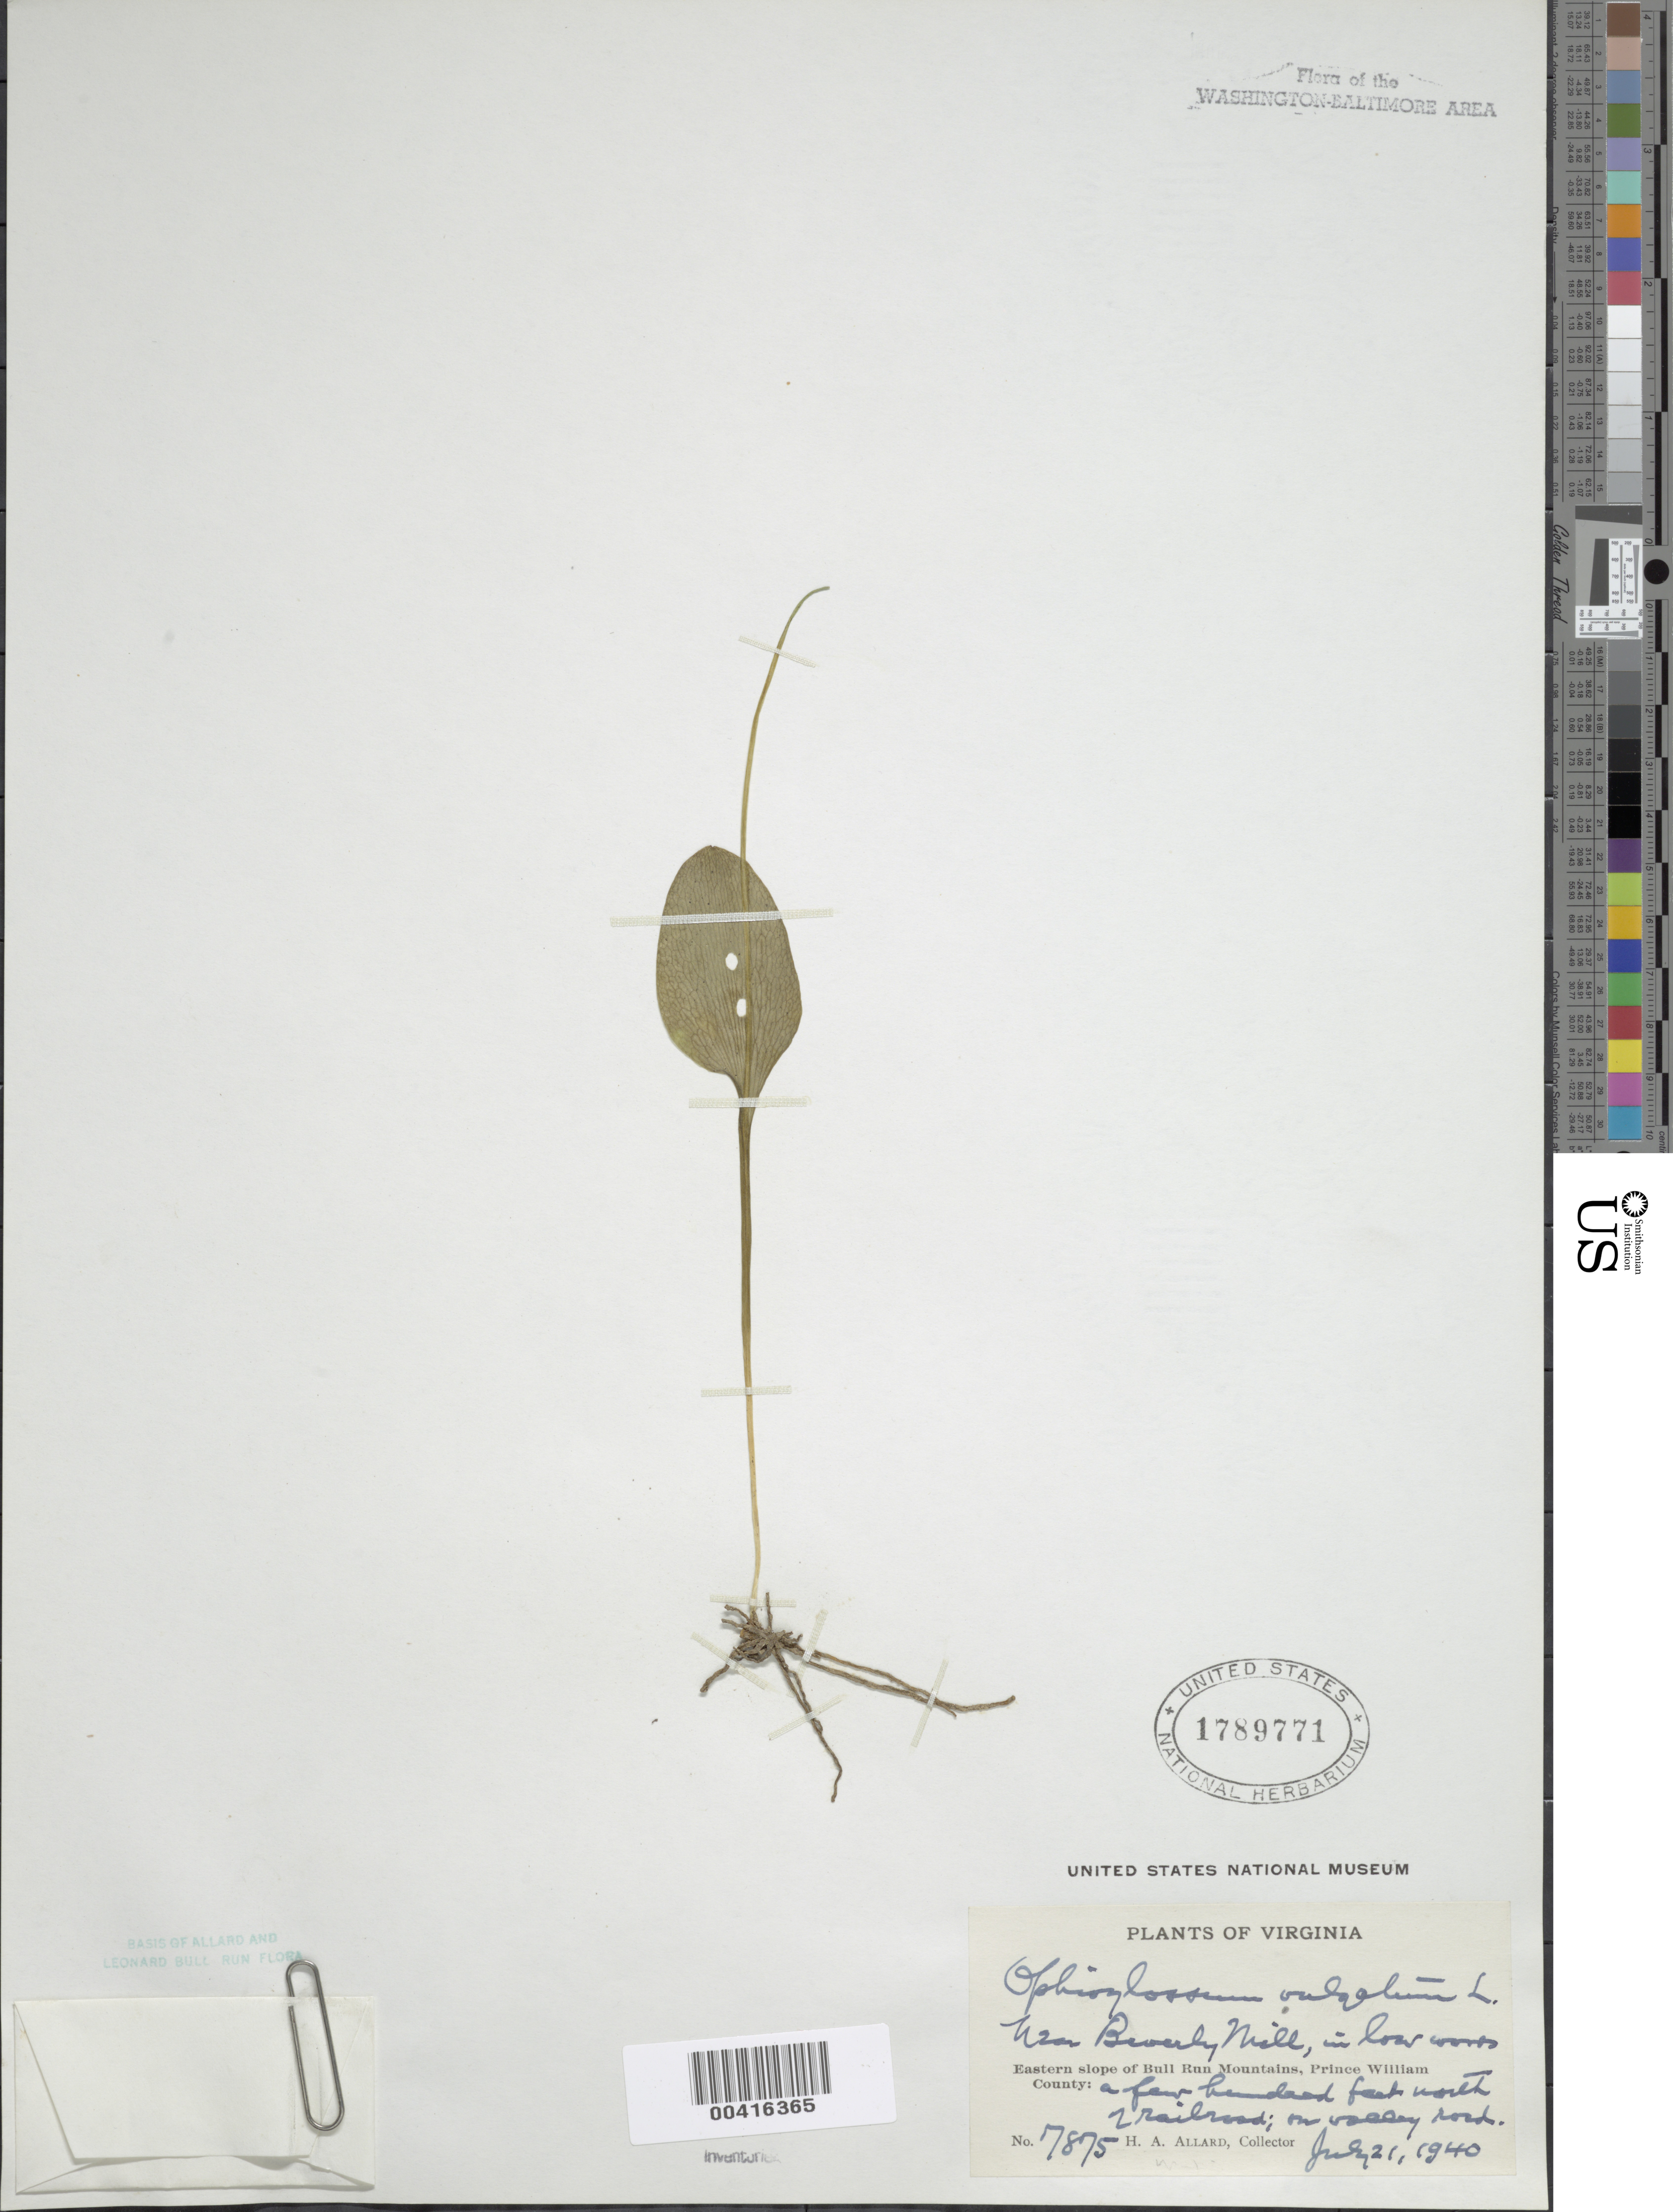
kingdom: Plantae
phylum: Tracheophyta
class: Polypodiopsida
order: Ophioglossales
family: Ophioglossaceae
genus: Ophioglossum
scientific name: Ophioglossum vulgatum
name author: L.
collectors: H. A. Allard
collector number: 7875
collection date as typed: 21 Jul 1940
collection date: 1940-07-21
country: United States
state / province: Virginia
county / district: Prince William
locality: Beverley Mill, eastern slope of Bull Run Mountains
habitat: In low woods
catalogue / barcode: US 1789771